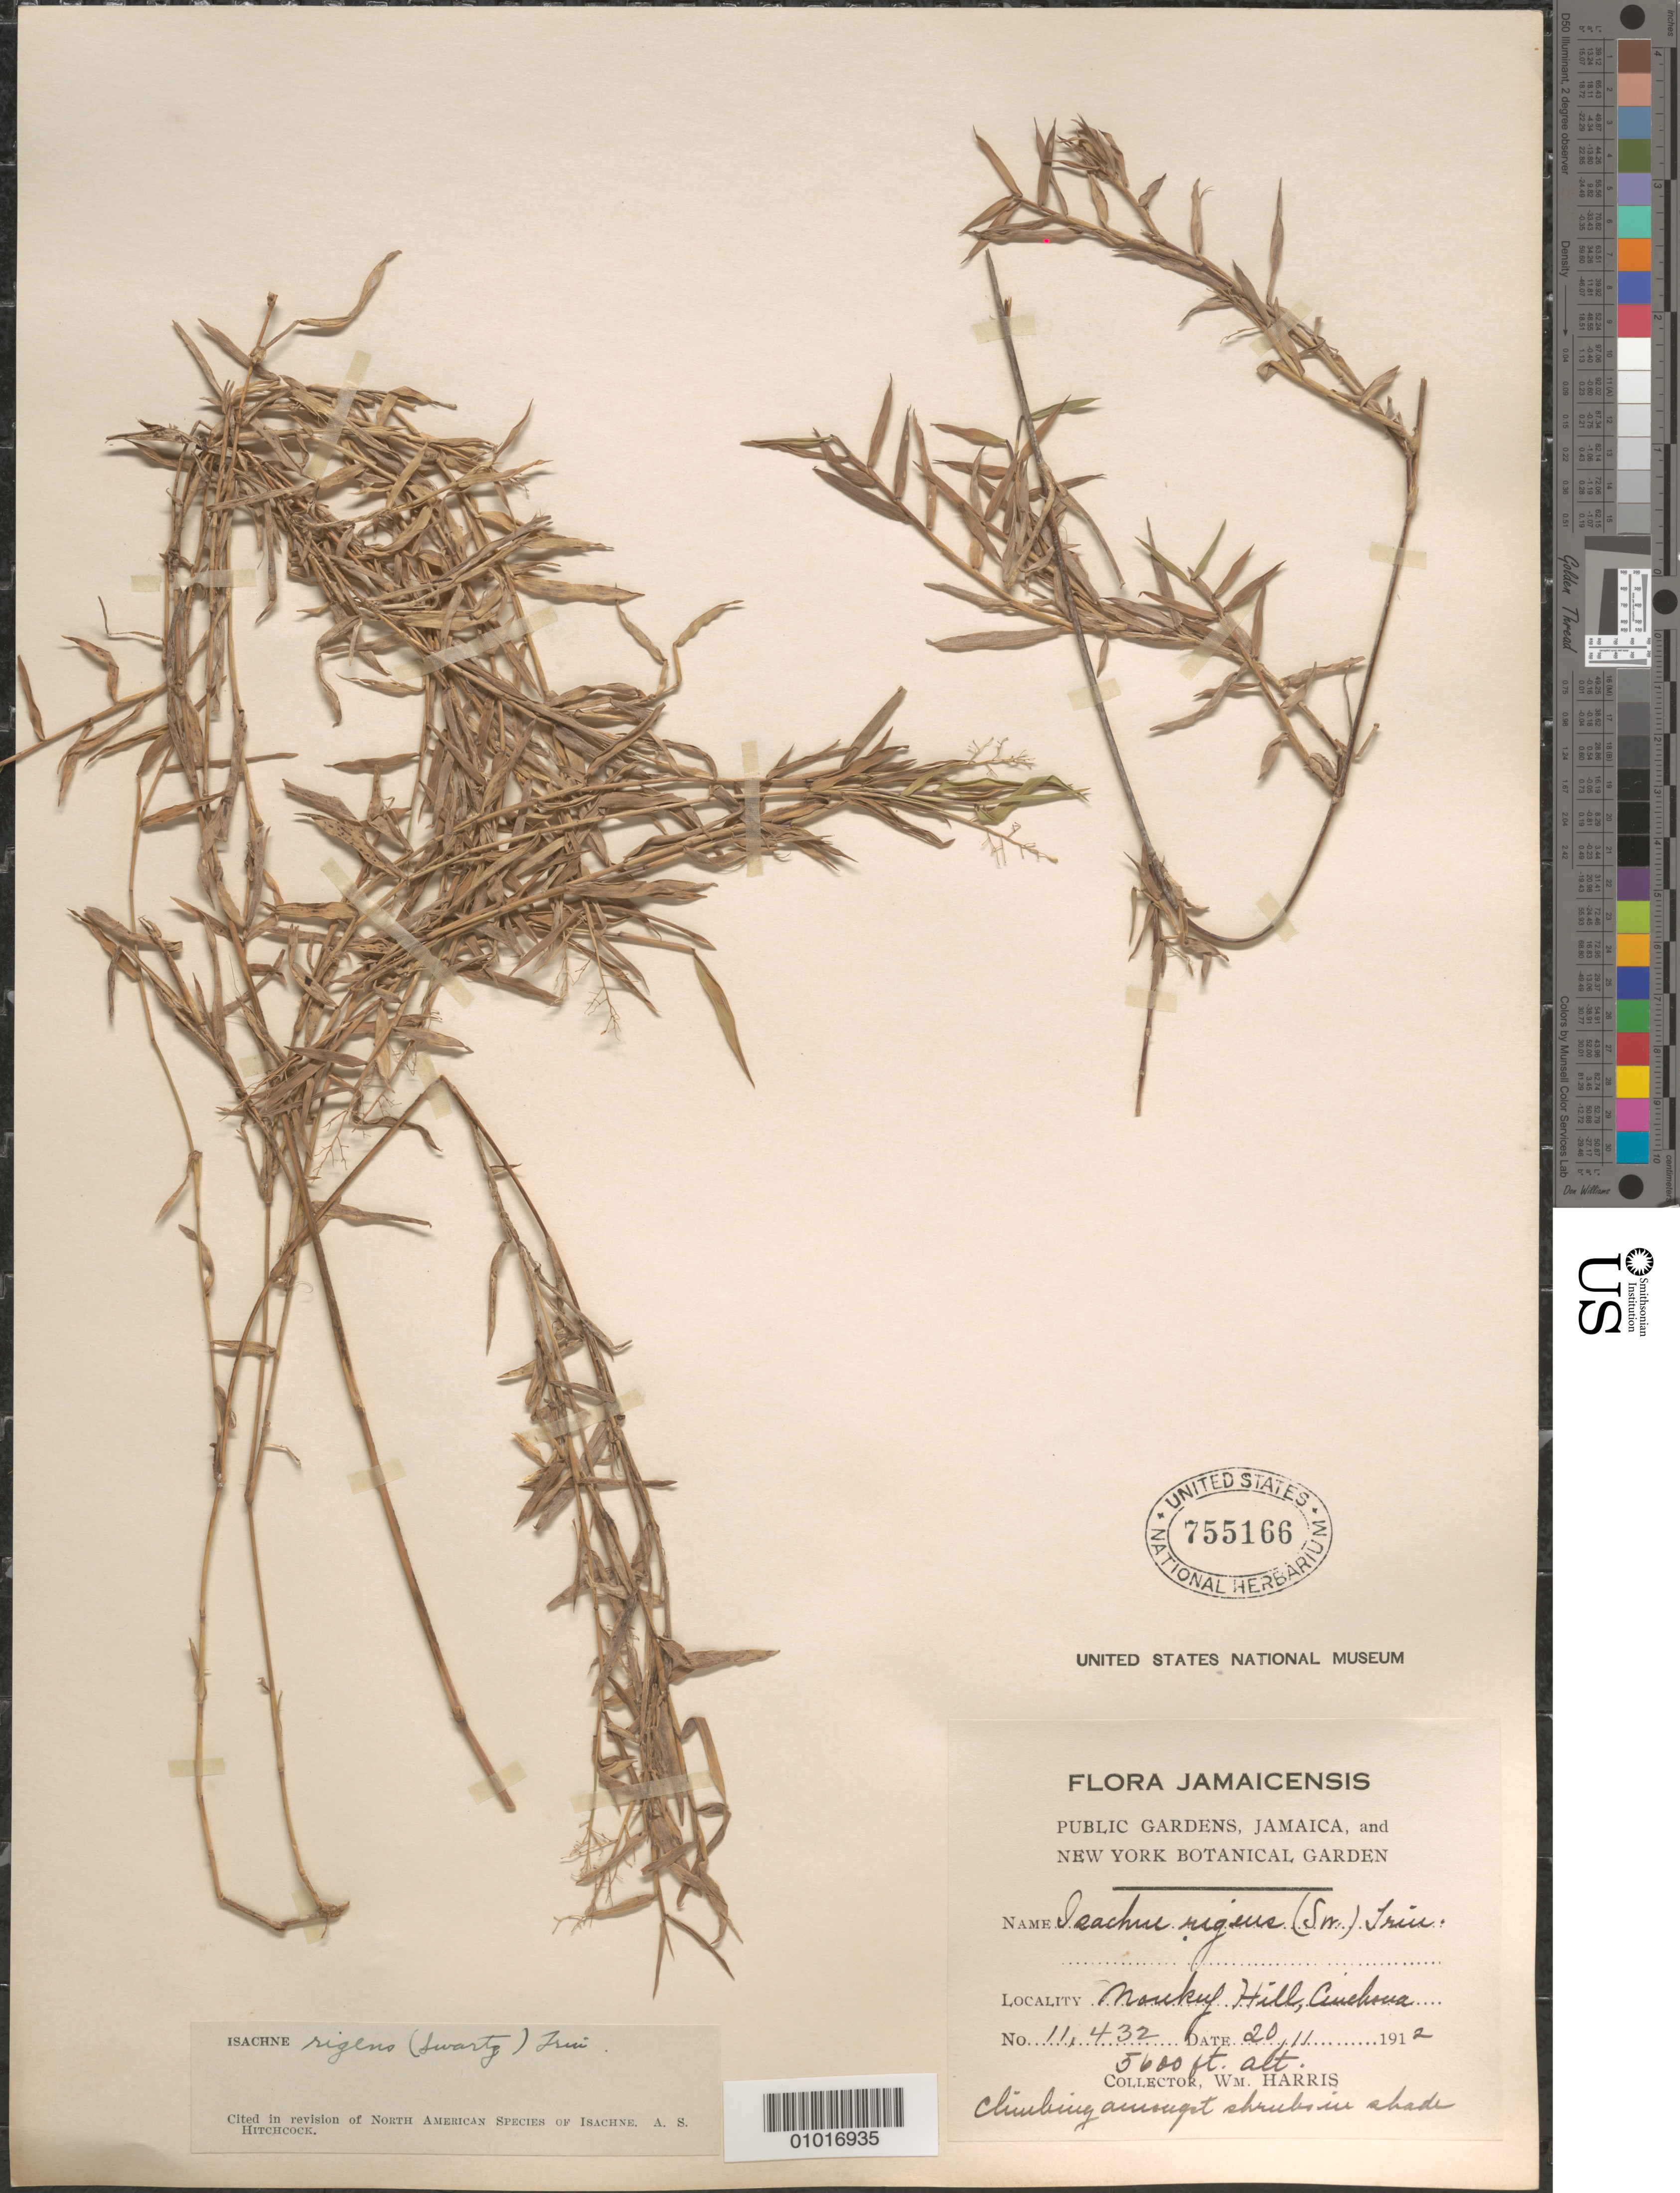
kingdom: Plantae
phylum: Tracheophyta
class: Liliopsida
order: Poales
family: Poaceae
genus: Isachne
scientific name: Isachne rigens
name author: (Sw.) Trin.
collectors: W. H. Harris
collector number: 11432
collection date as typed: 20 Nov 1912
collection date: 1912-11-20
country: Jamaica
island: Jamaica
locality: Monkey Hill, Cinchona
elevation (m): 1707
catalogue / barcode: US 755166